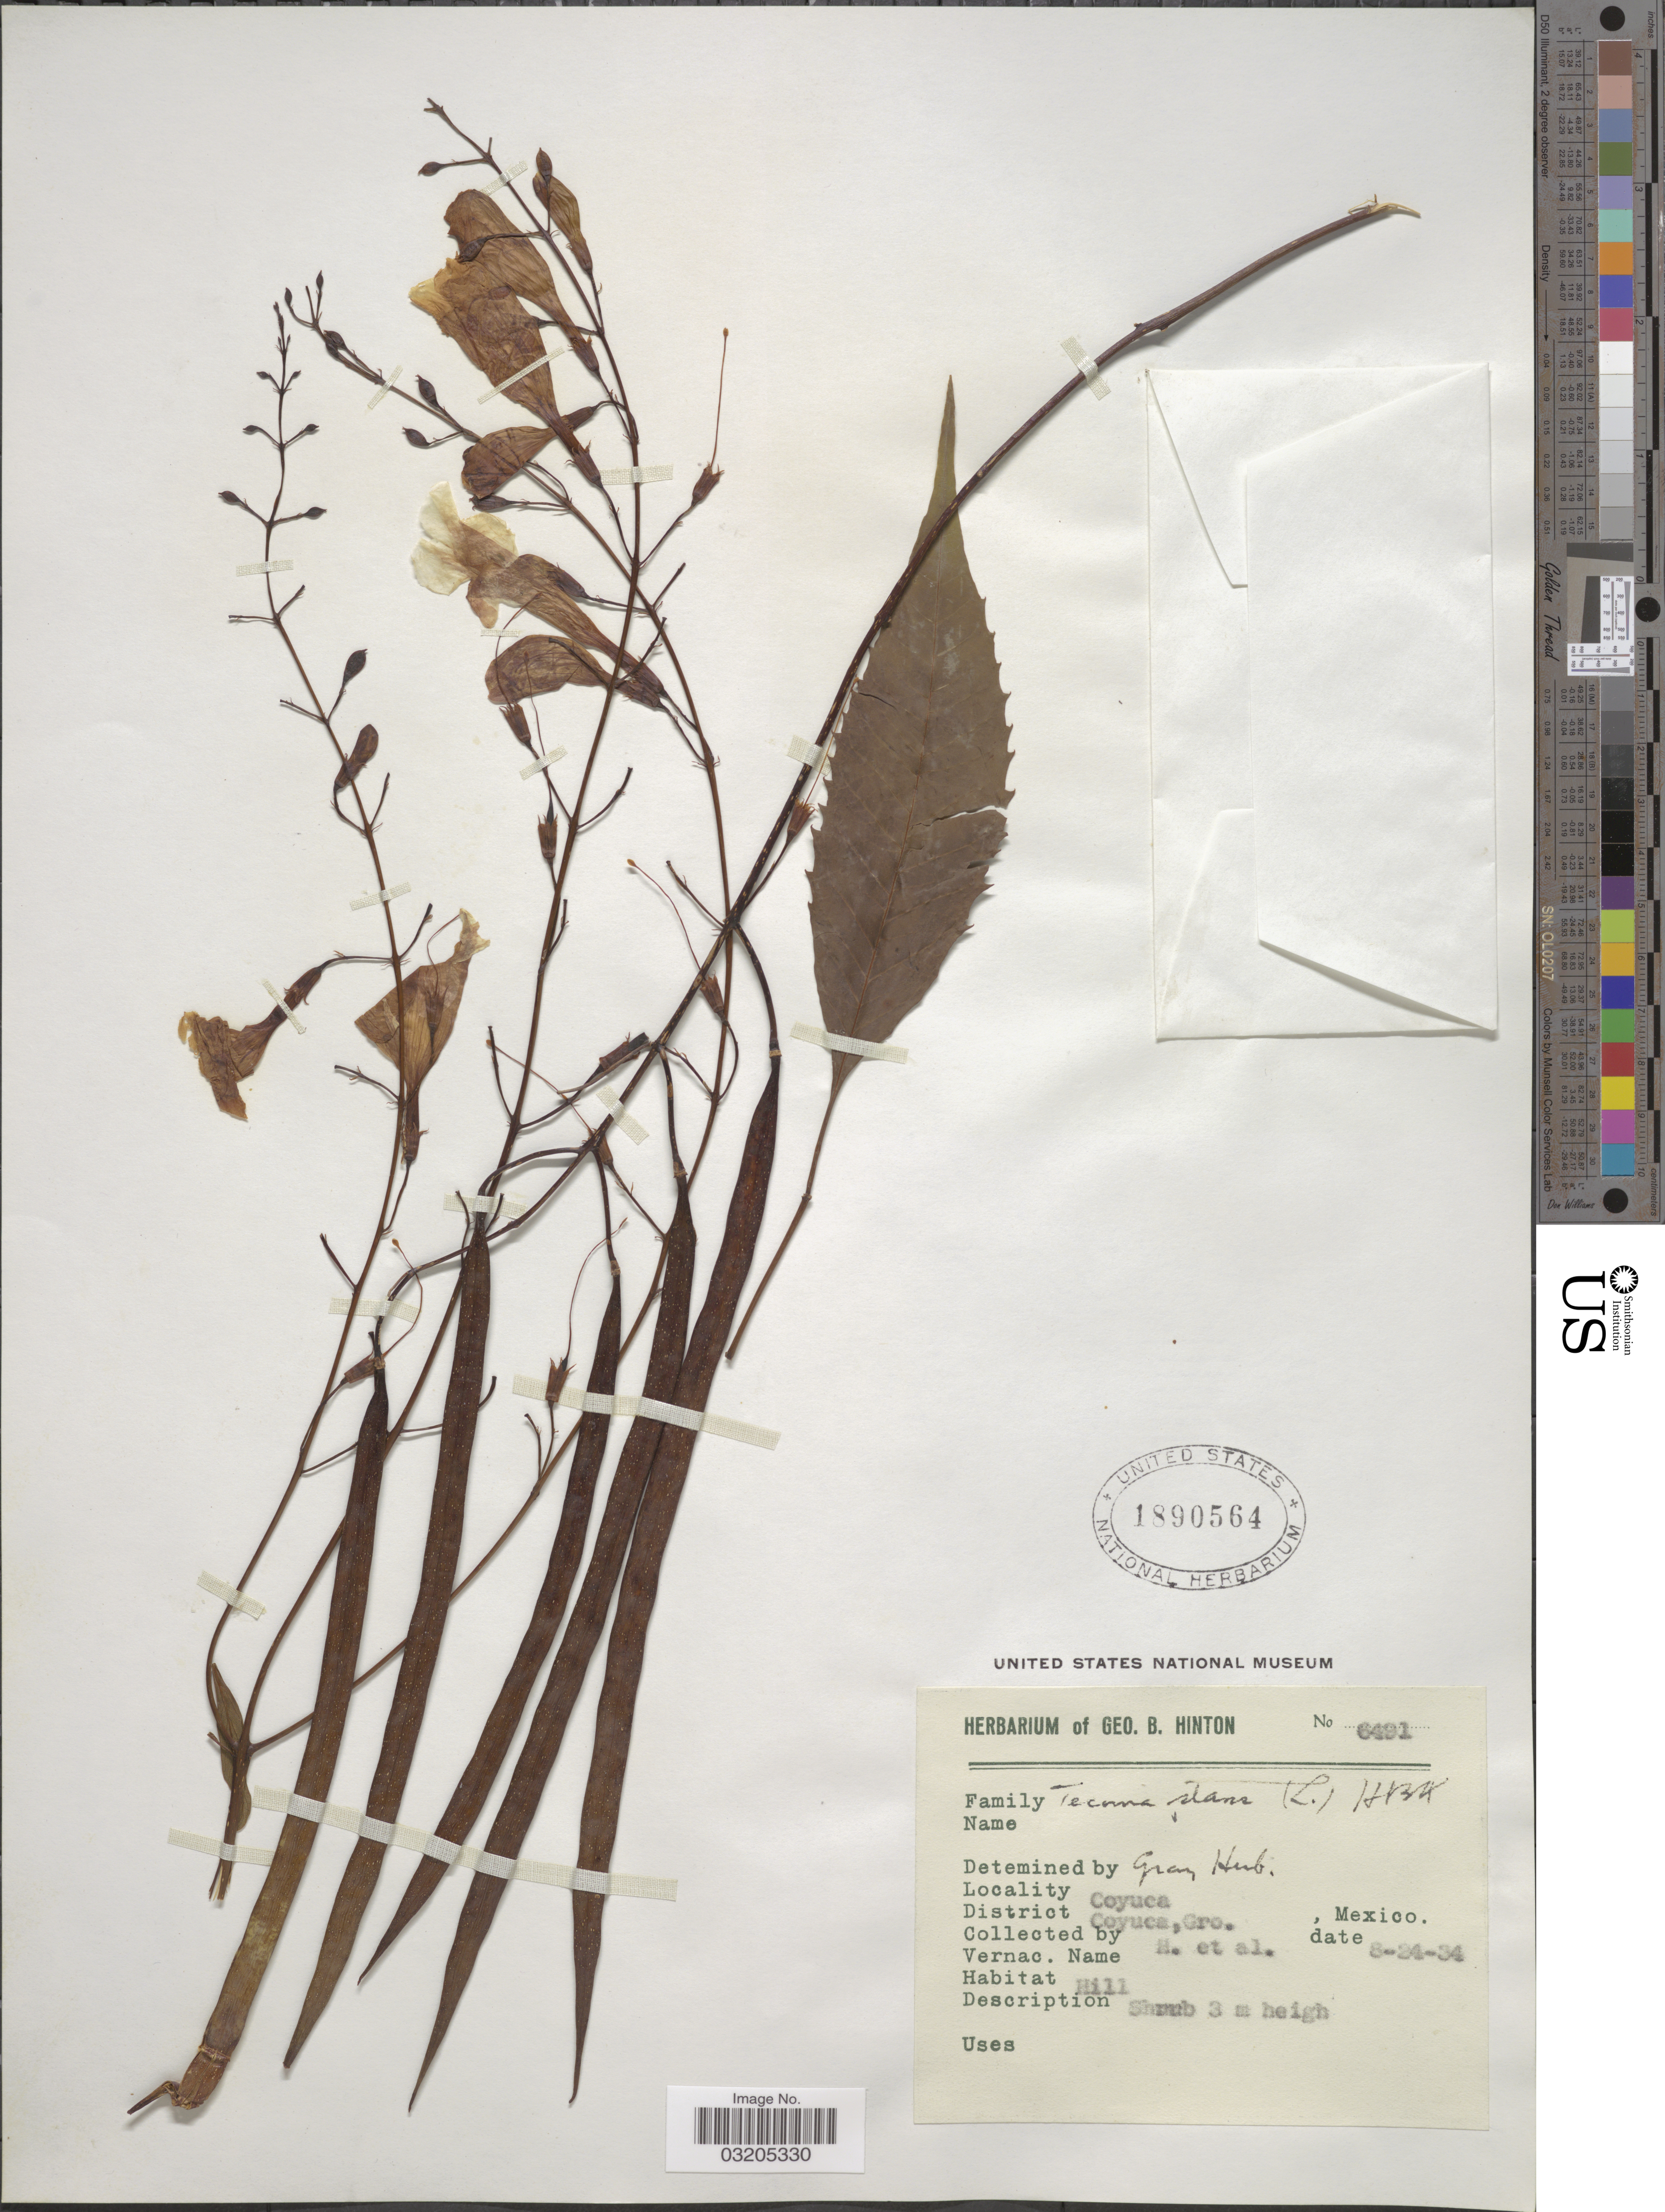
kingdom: Plantae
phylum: Tracheophyta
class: Magnoliopsida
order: Lamiales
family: Bignoniaceae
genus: Tecoma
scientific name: Tecoma stans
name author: (L.) Juss. ex Kunth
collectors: G. B. Hinton & et al.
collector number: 6491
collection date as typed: Transcribed d/m/y: 24/8/34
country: Mexico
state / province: Guerrero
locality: Coyuca, District Coyuca.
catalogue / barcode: US 1890564